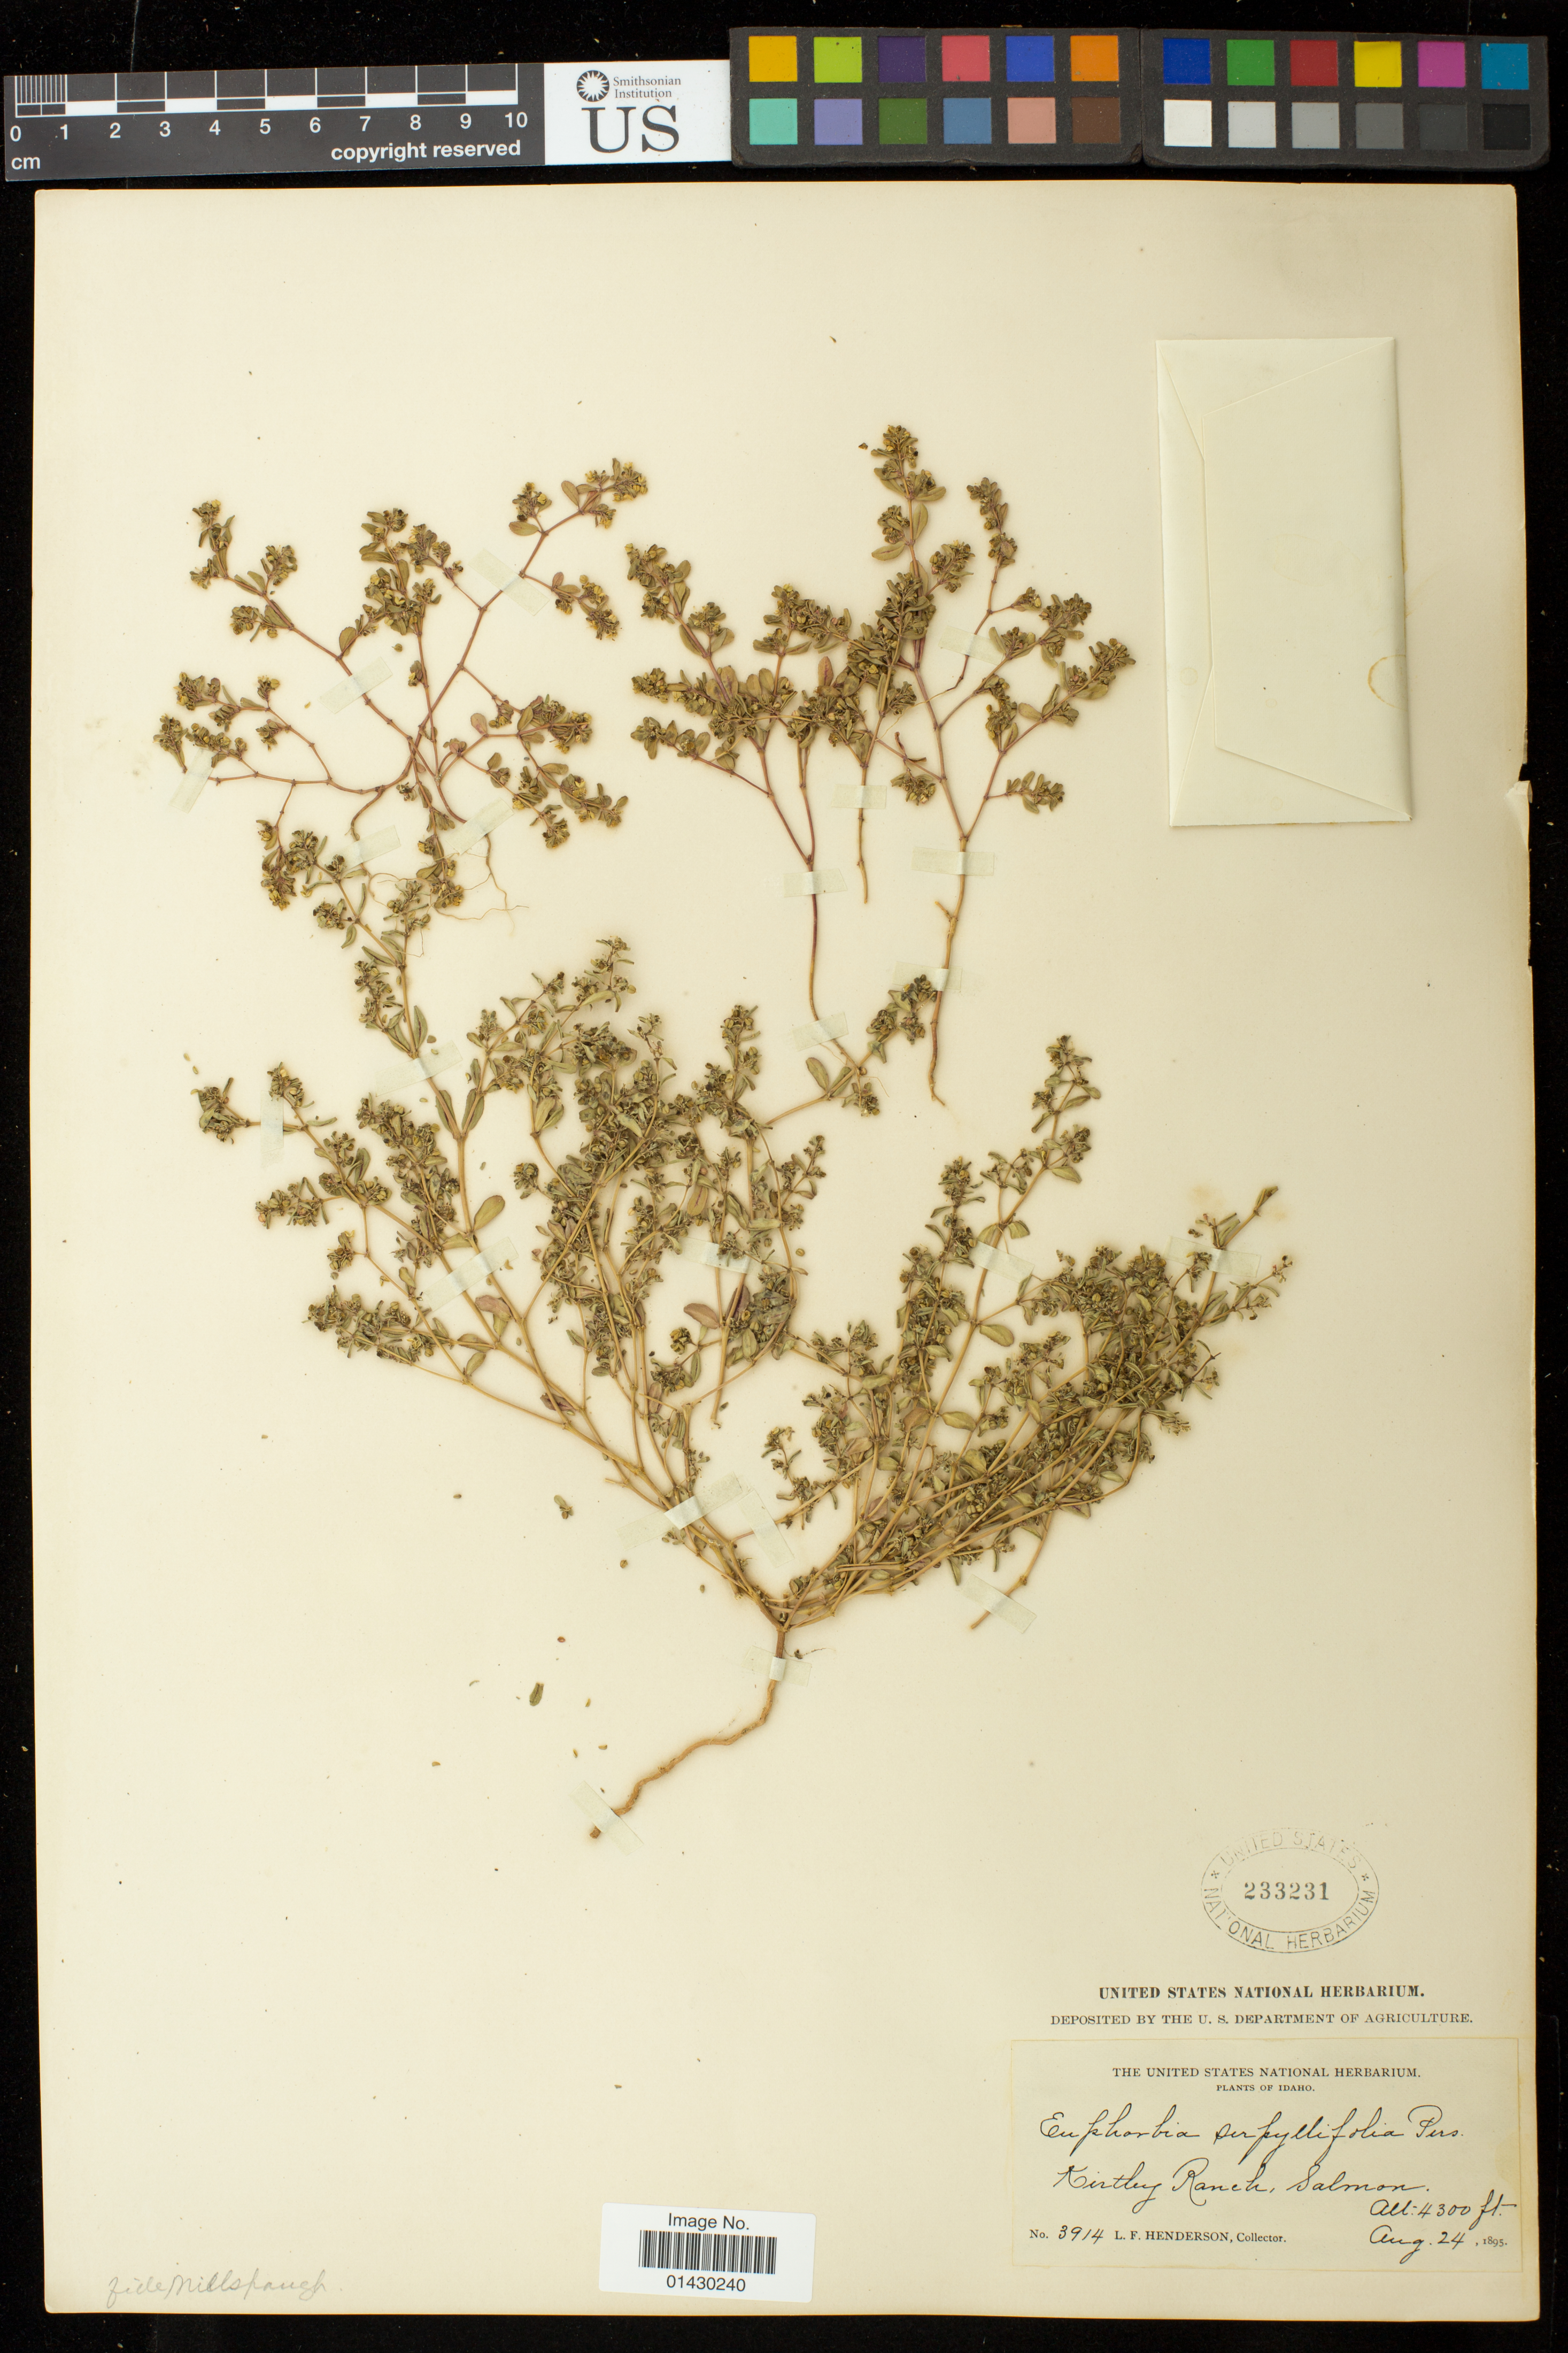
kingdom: Plantae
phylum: Tracheophyta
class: Magnoliopsida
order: Malpighiales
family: Euphorbiaceae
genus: Euphorbia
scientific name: Euphorbia serpillifolia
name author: Pers.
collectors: L. F. Henderson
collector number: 3914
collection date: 1895-08-24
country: United States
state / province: Idaho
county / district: Lemhi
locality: Kirtley Ranch, Salmon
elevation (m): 1311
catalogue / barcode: US 233231